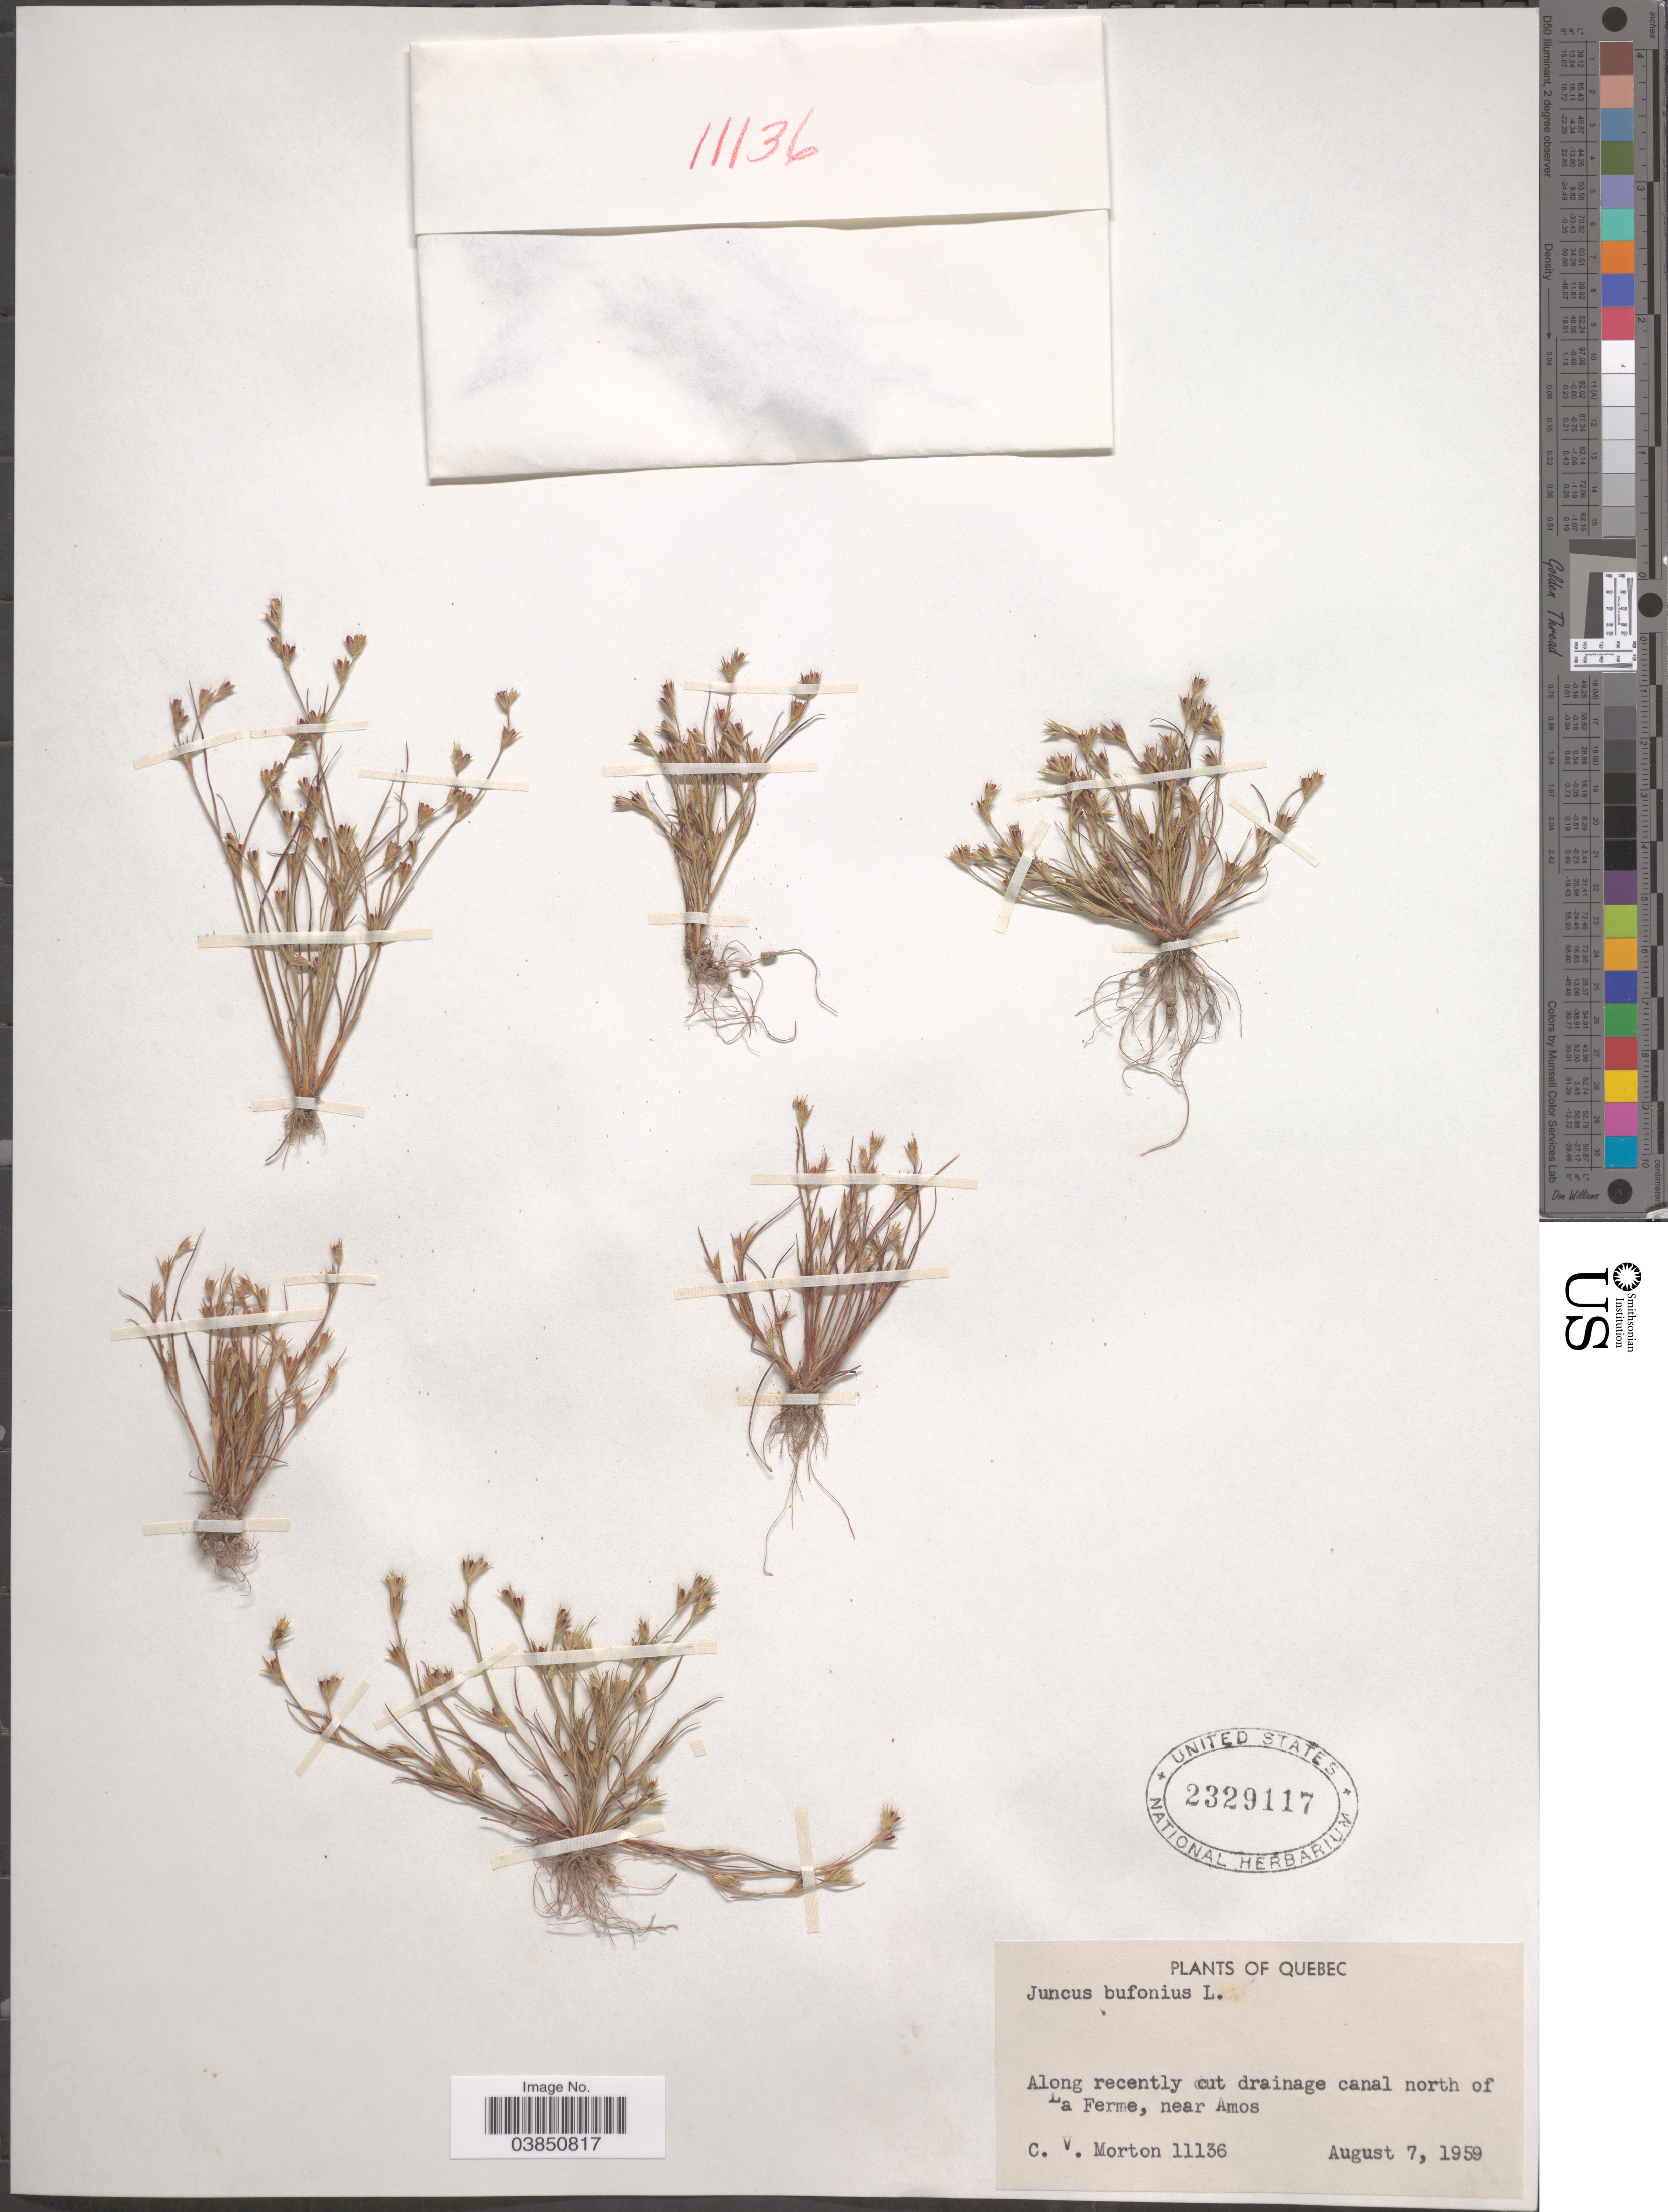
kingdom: Plantae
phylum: Tracheophyta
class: Liliopsida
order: Poales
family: Juncaceae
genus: Juncus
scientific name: Juncus bufonius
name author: L.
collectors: C. V. Morton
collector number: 11136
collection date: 1959-08-07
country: Canada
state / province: Quebec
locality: Along recently cut drainage canal north of La Ferme, near Amos.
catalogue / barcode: US 2329117